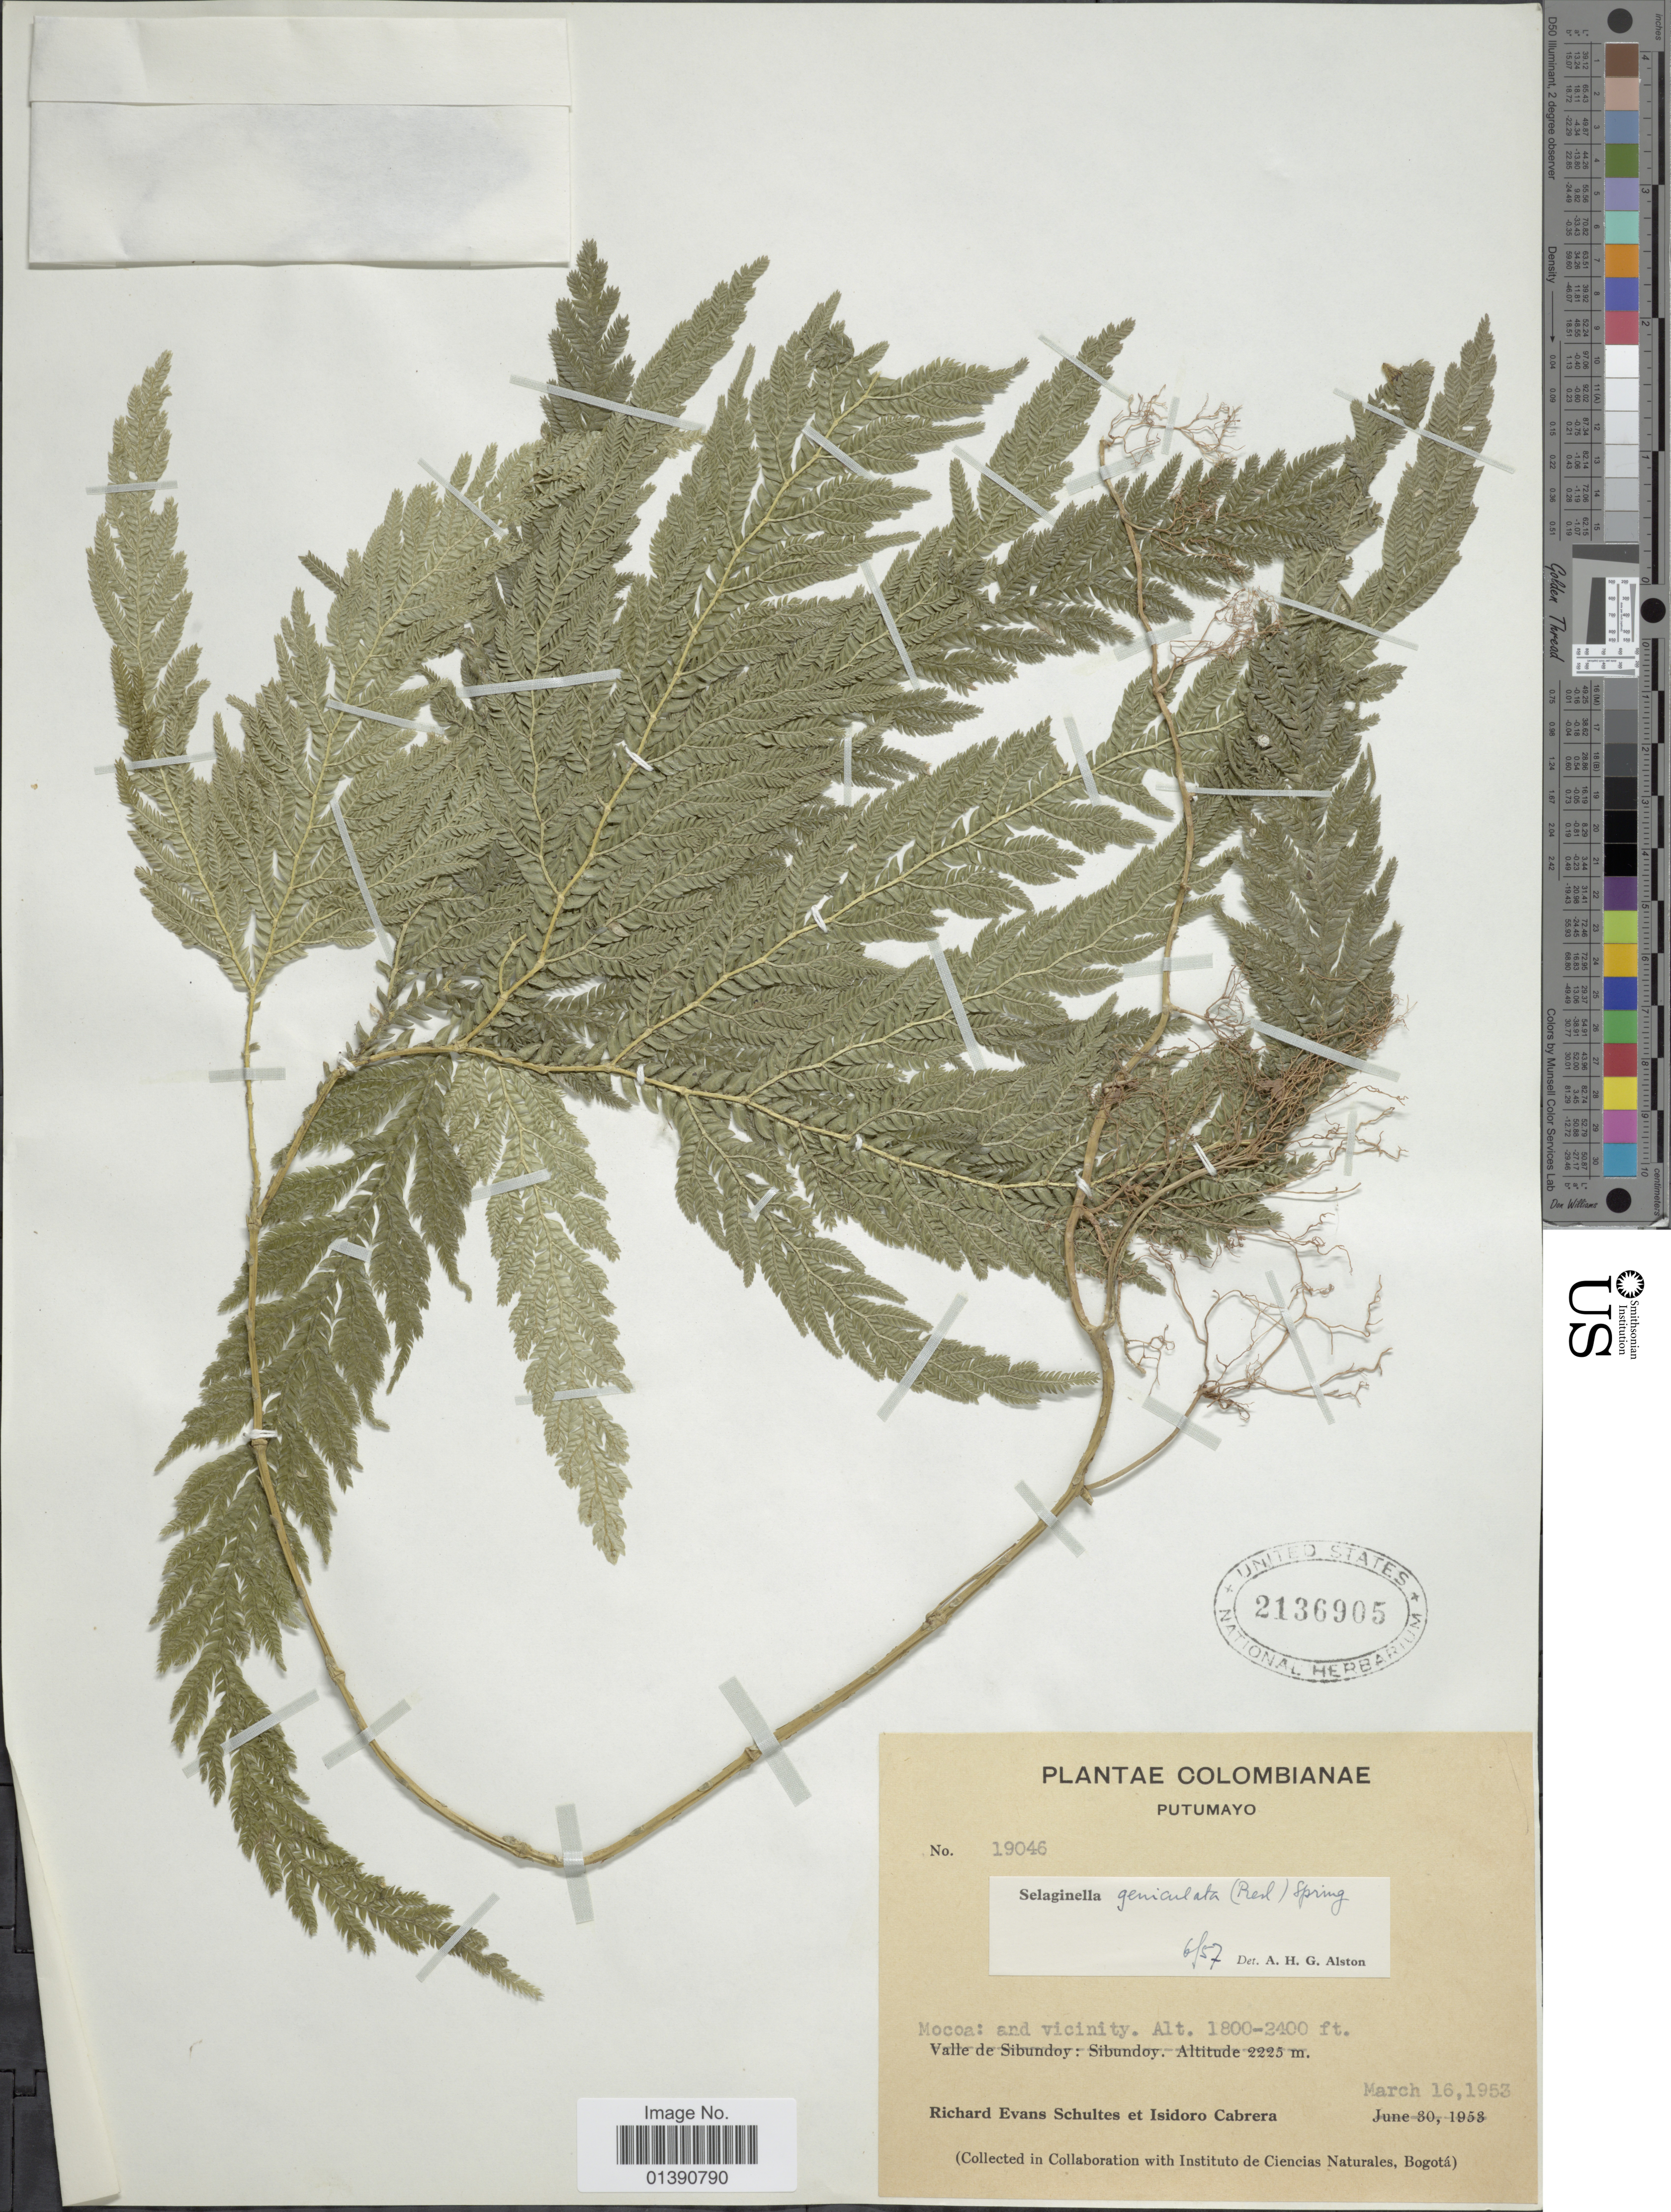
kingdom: Plantae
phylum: Tracheophyta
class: Lycopodiopsida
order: Selaginellales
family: Selaginellaceae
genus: Selaginella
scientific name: Selaginella geniculata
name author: (C. Presl) Spring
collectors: R. E. Schultes & I. Cabrera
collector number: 19046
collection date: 1953-03-16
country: Colombia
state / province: Putumayo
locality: Mocao: and vicinity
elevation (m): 549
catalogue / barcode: US 2136905